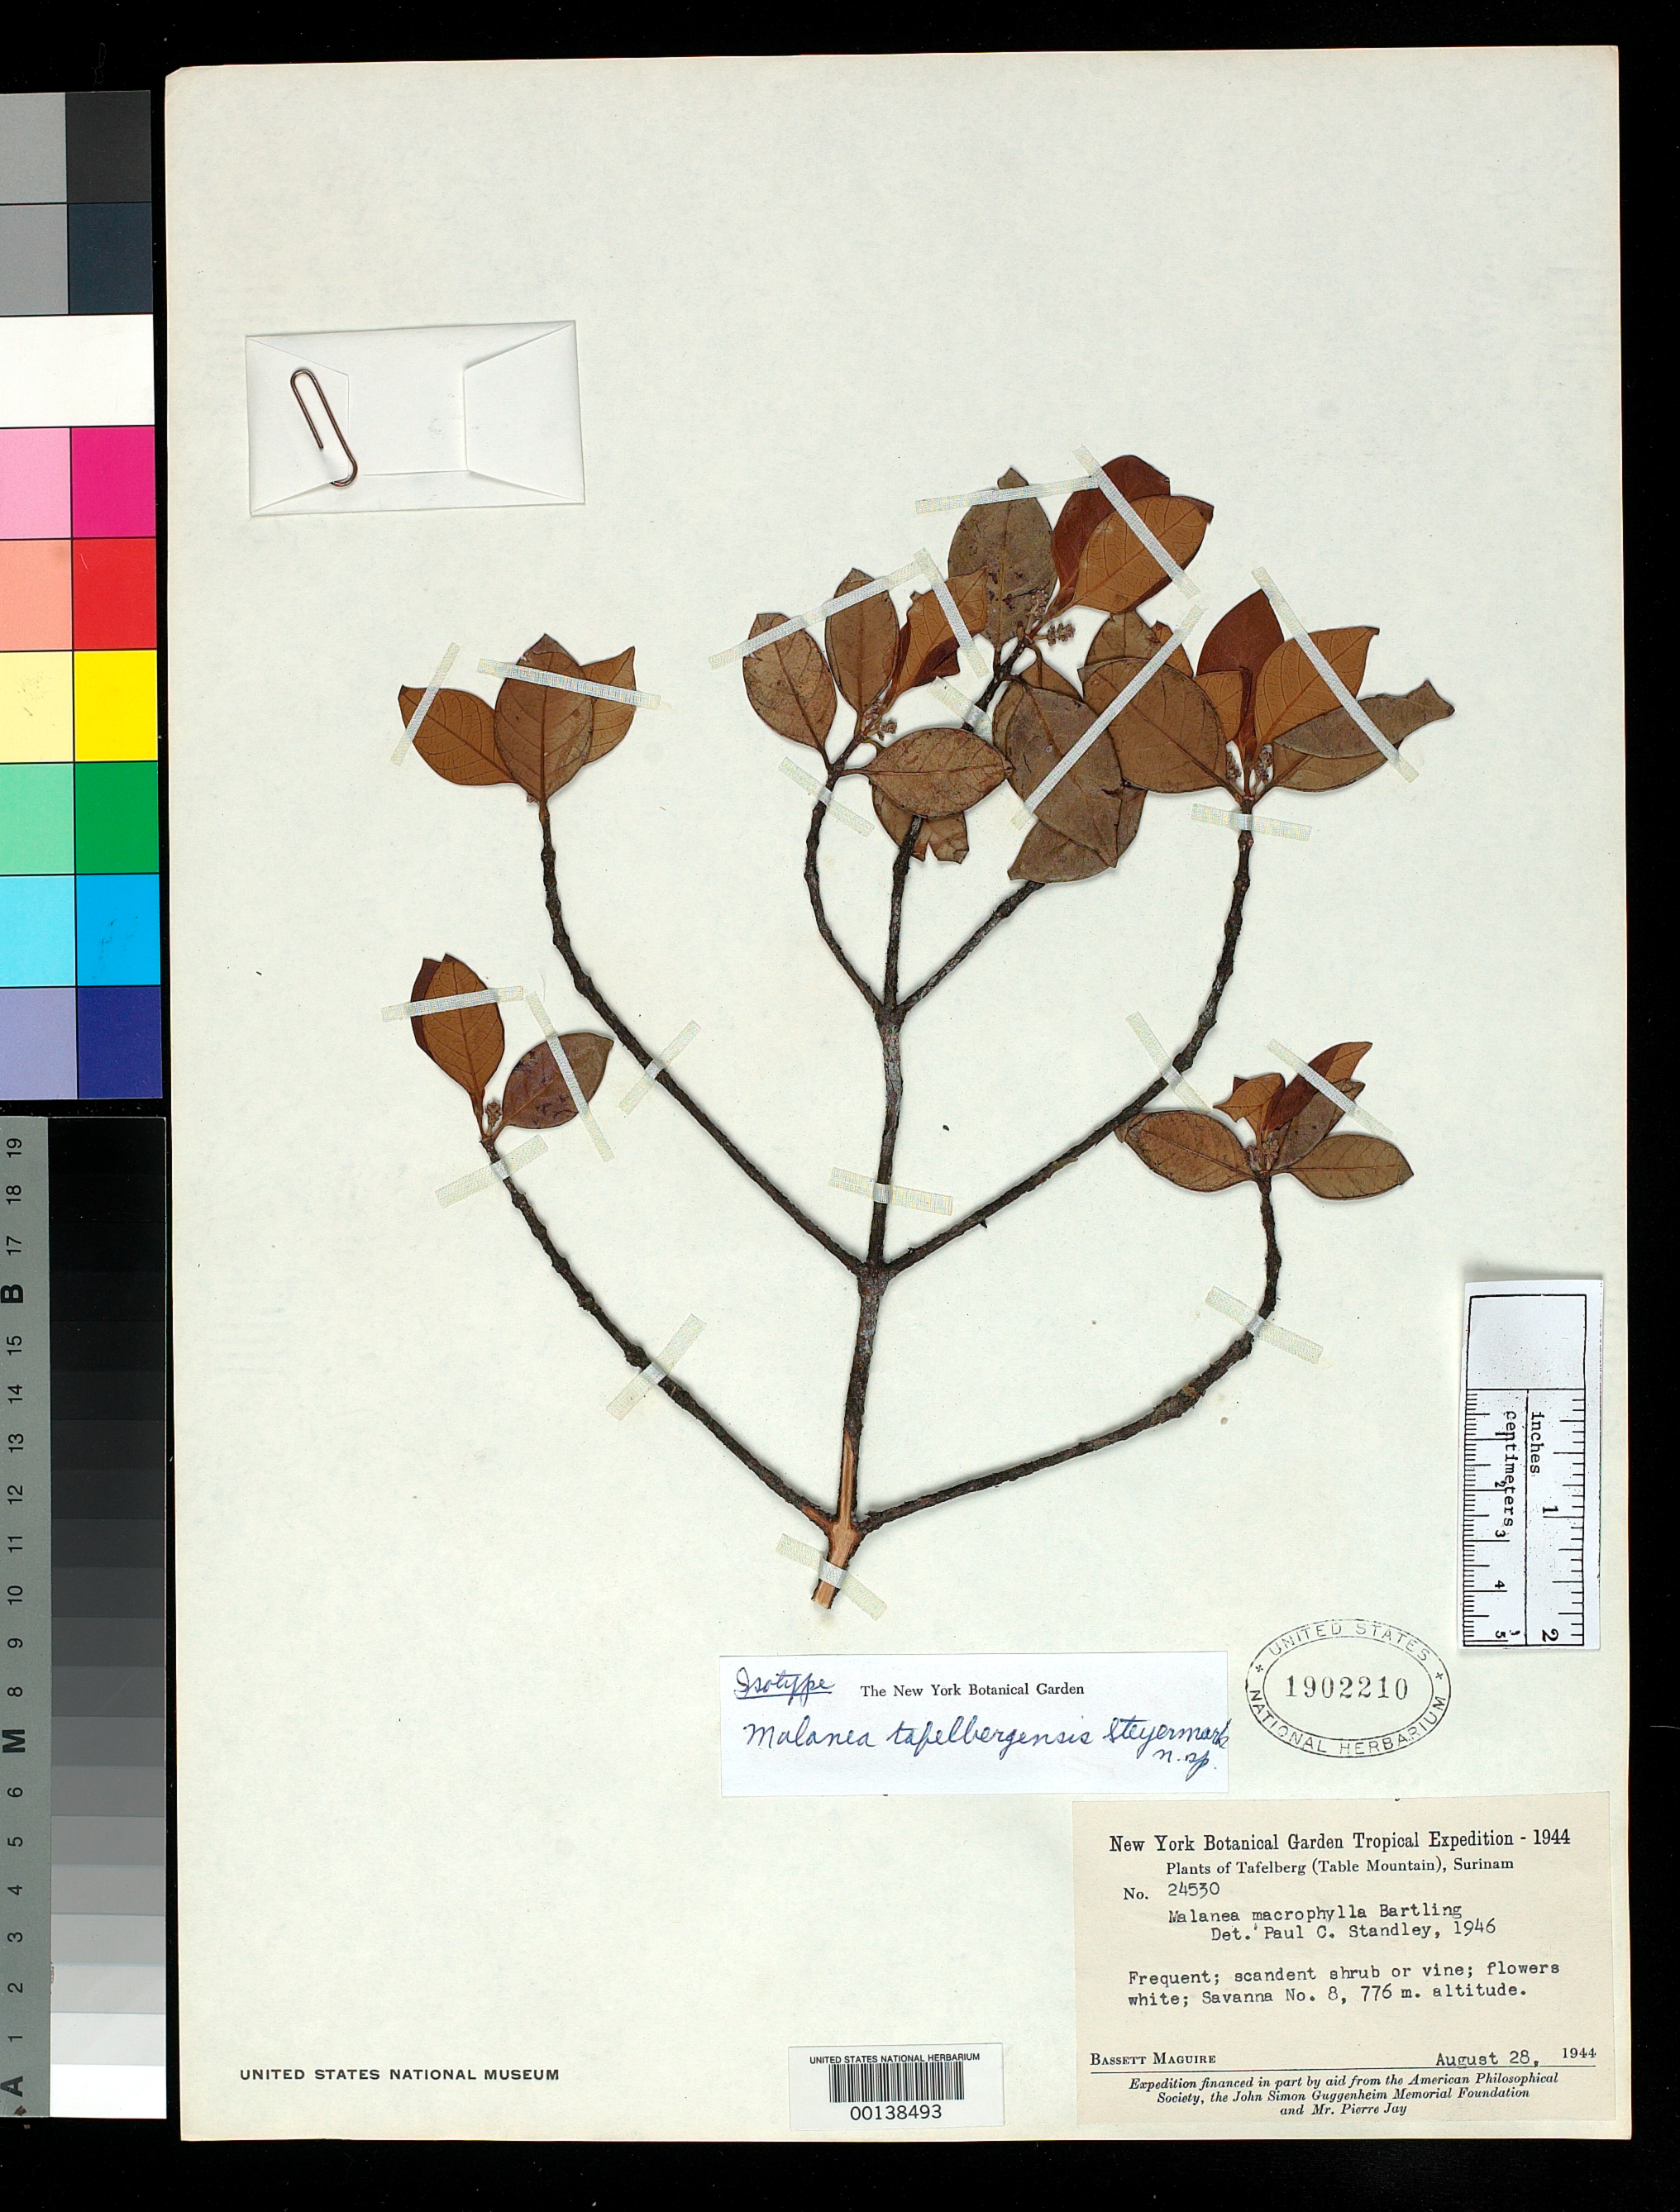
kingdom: Plantae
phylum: Tracheophyta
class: Magnoliopsida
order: Gentianales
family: Rubiaceae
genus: Malanea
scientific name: Malanea tafelbergensis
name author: Steyerm.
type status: Isotype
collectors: B. Maguire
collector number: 24530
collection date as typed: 28 Aug 1944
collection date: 1944-08-28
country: Suriname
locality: Tafelberg.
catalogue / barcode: US 1902210